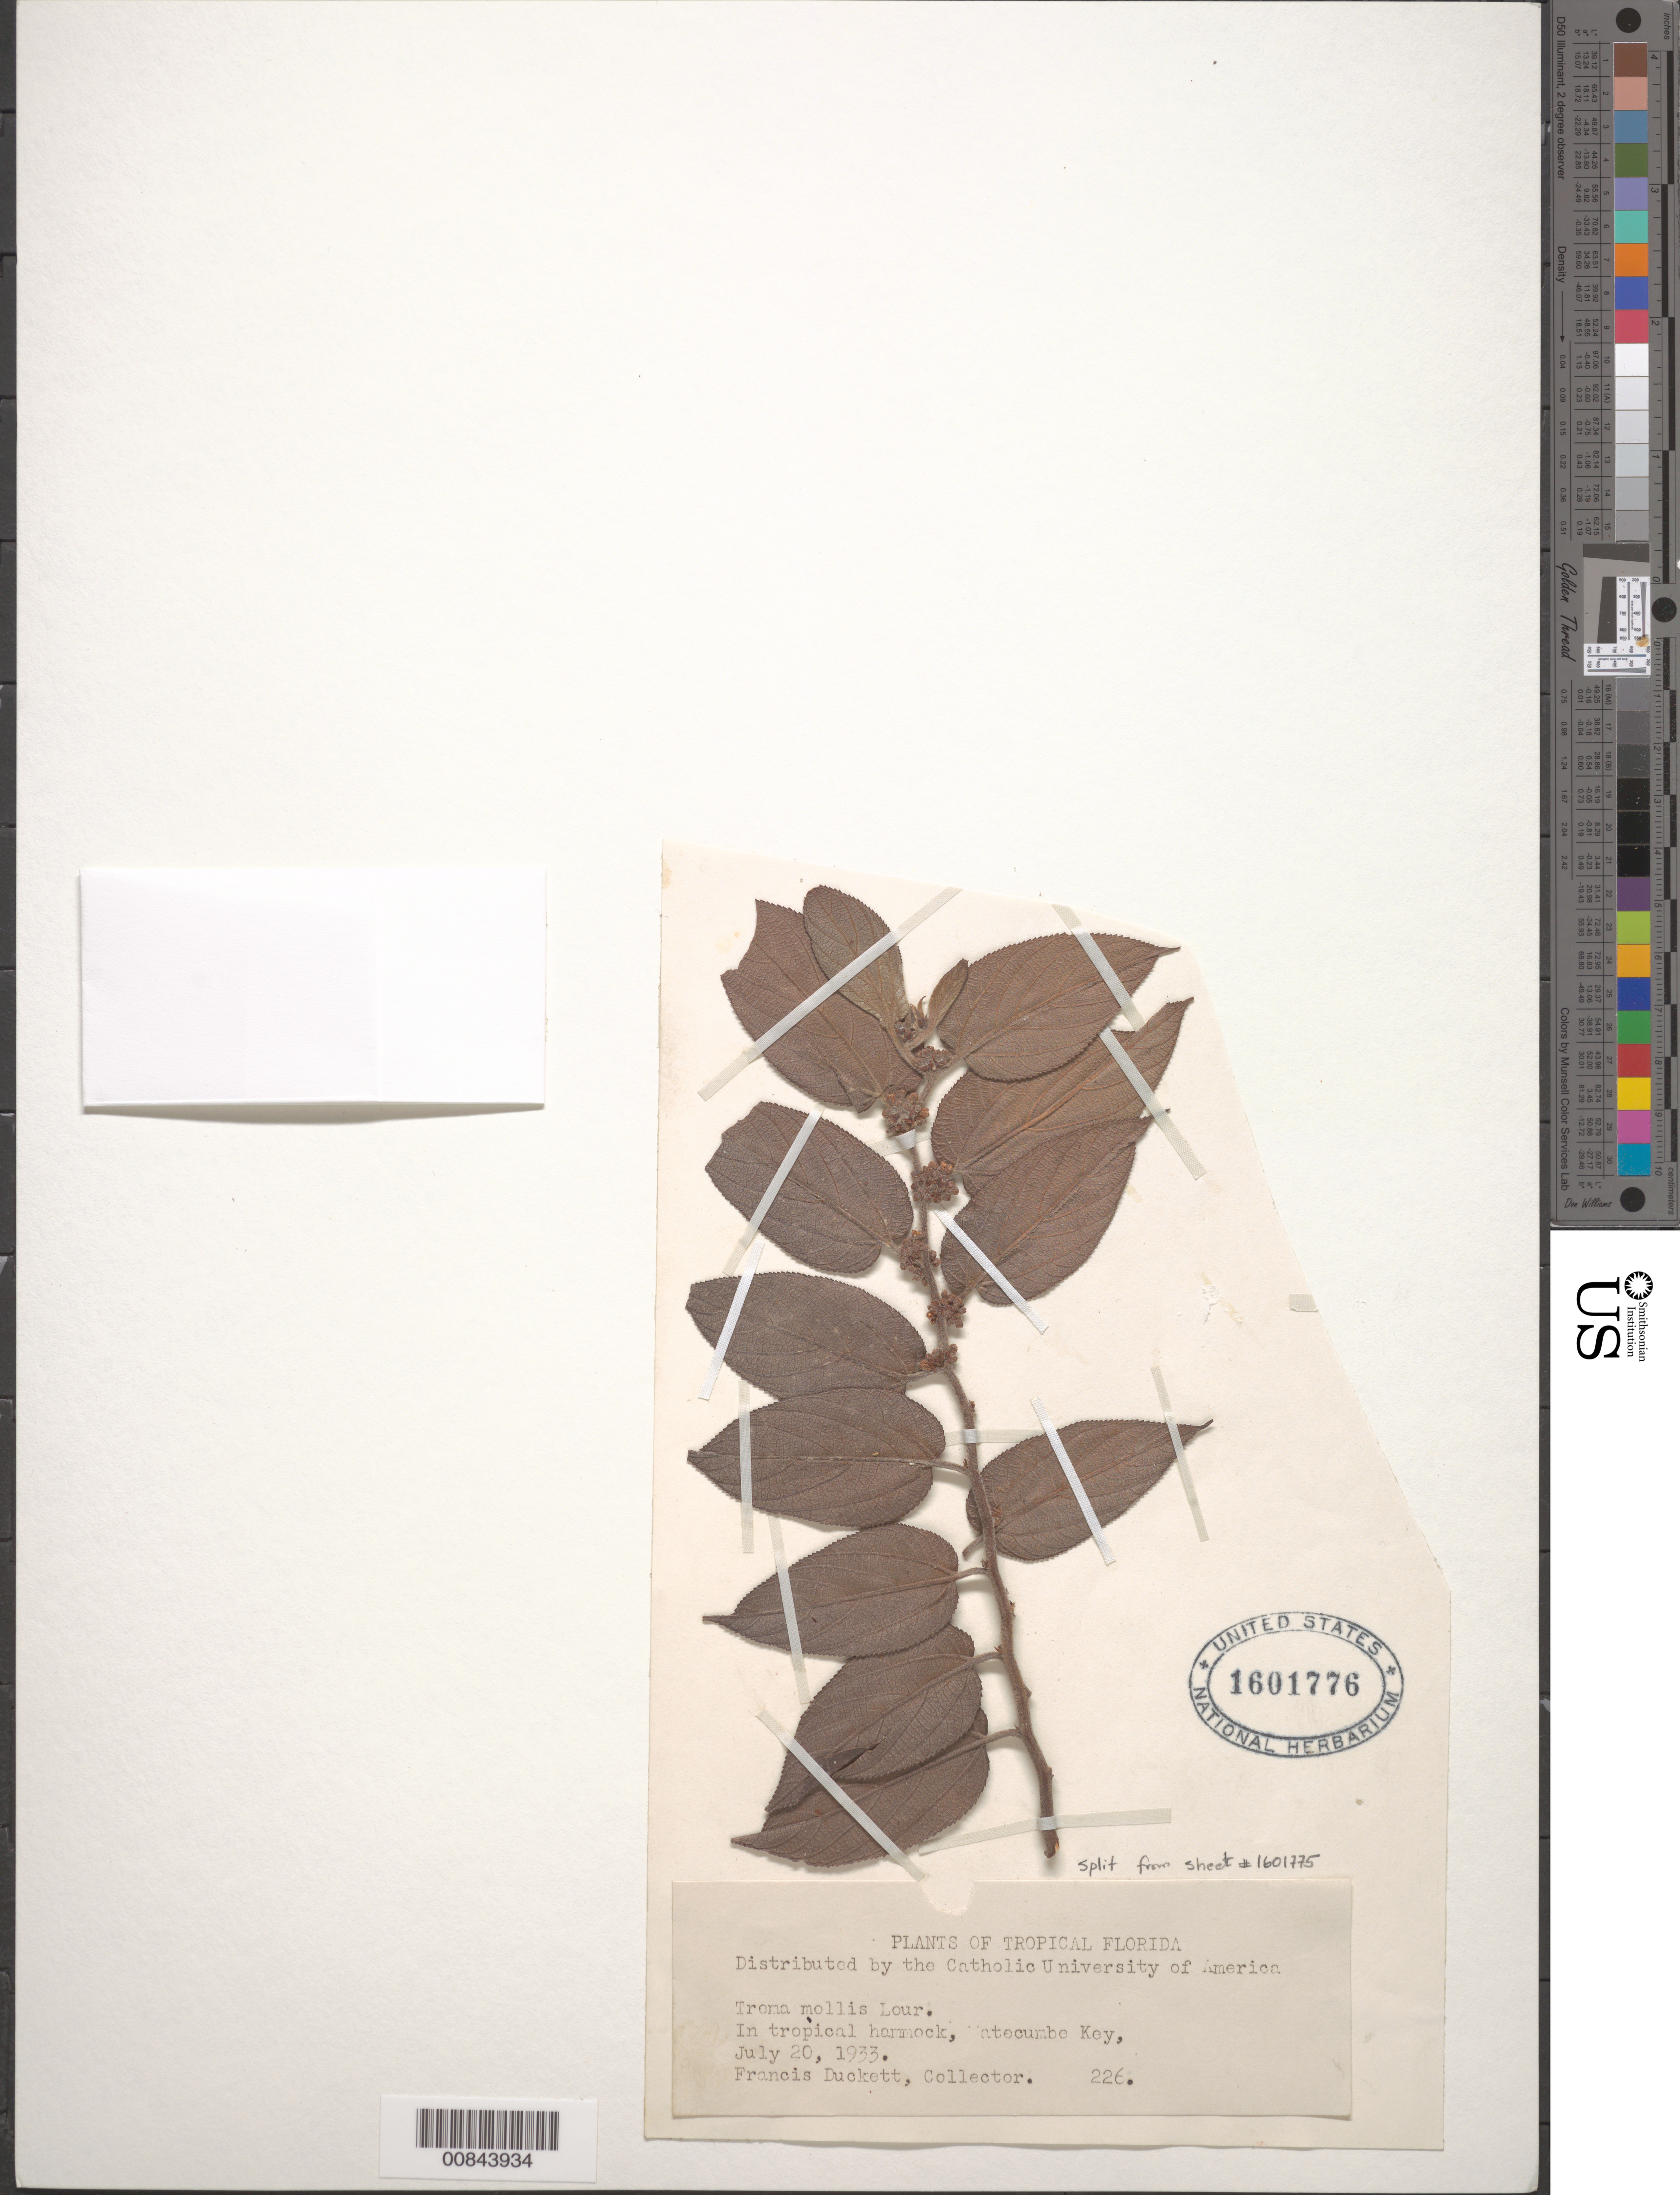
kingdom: Plantae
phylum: Tracheophyta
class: Magnoliopsida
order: Rosales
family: Cannabaceae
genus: Trema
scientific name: Trema molle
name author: (Humb. & Bonpl. ex Willd.) Blume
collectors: F. Duckett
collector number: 226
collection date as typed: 20 Jul 1933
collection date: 1933-07-20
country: United States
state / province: Florida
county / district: Monroe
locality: Matecumbe Key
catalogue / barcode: US 1601776